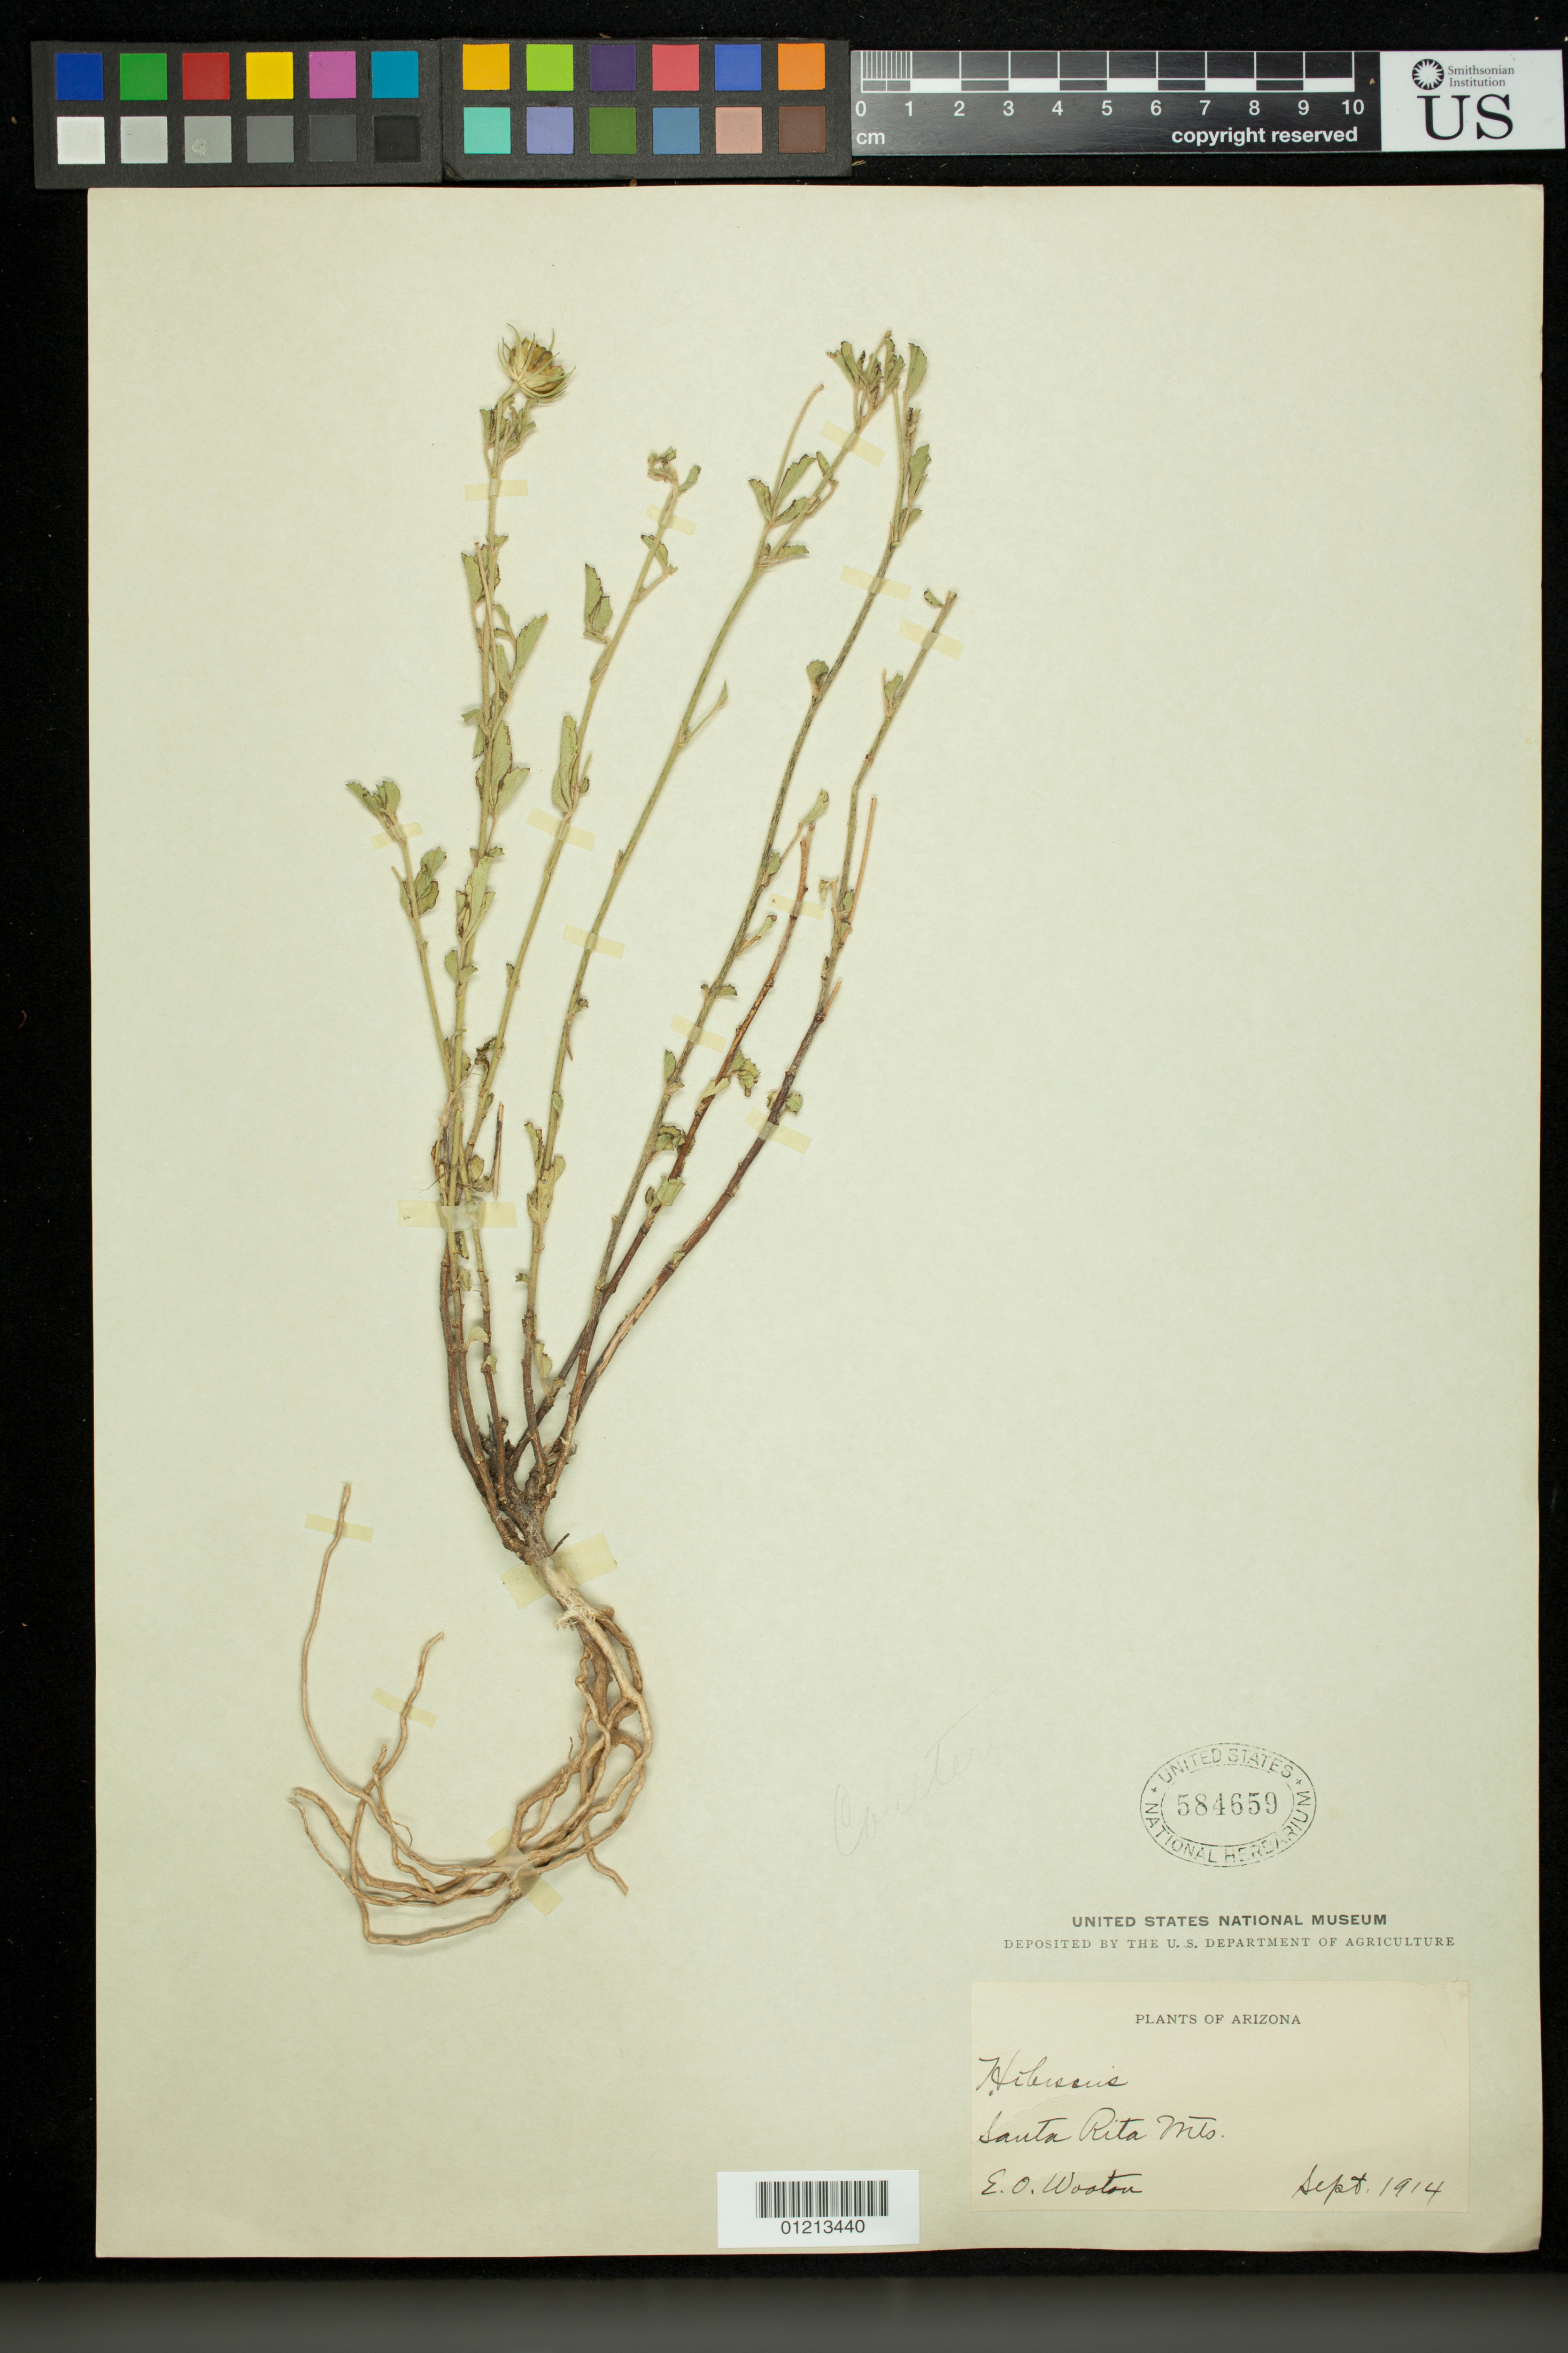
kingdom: Plantae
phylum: Tracheophyta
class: Magnoliopsida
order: Malvales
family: Malvaceae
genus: Hibiscus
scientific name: Hibiscus coulteri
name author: Harv. ex A. Gray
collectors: E. O. Wooton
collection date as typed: Sep 1914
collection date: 1914-09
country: United States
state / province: Arizona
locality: Santa Rita Mts.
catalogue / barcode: US 584659